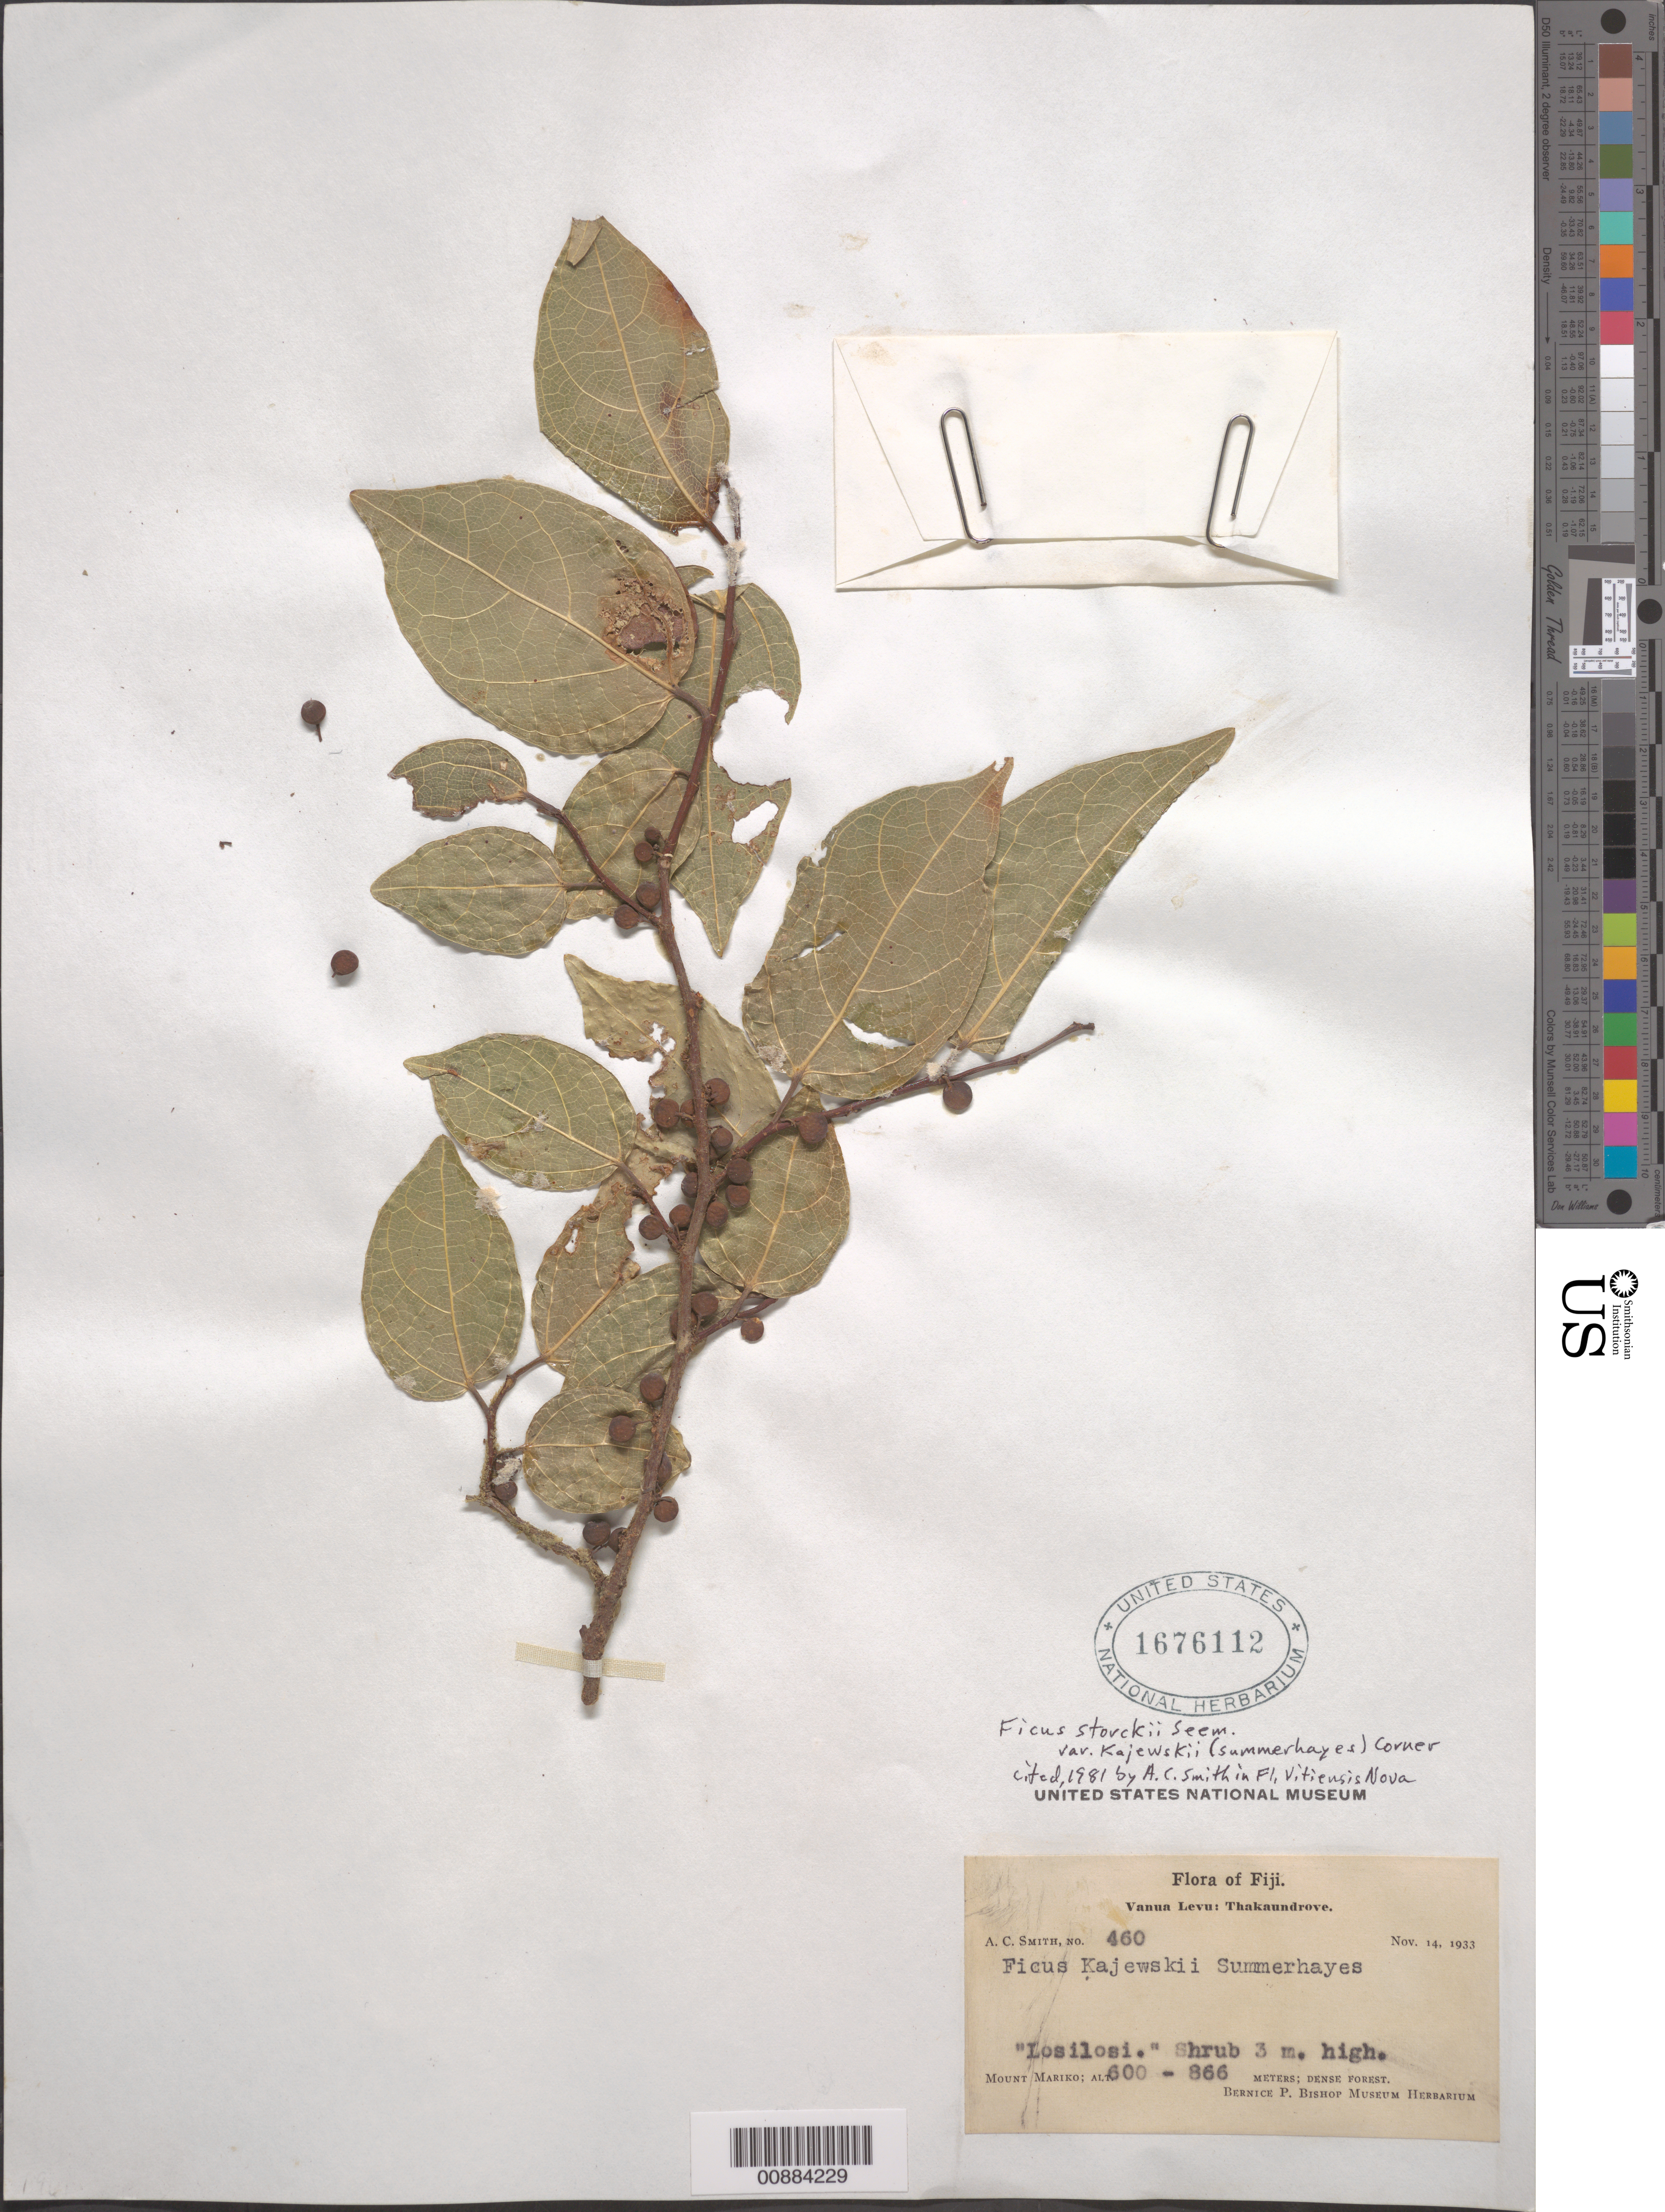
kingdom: Plantae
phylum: Tracheophyta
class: Magnoliopsida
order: Rosales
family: Moraceae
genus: Ficus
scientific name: Ficus kajewskii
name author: Summerh.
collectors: C. A. Smith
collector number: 460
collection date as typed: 14 Nov 1933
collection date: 1933-11-14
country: Fiji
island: Vanua Levu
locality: Thakaundrove, Mount Mariko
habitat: dense forest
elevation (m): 600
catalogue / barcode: US 1676112